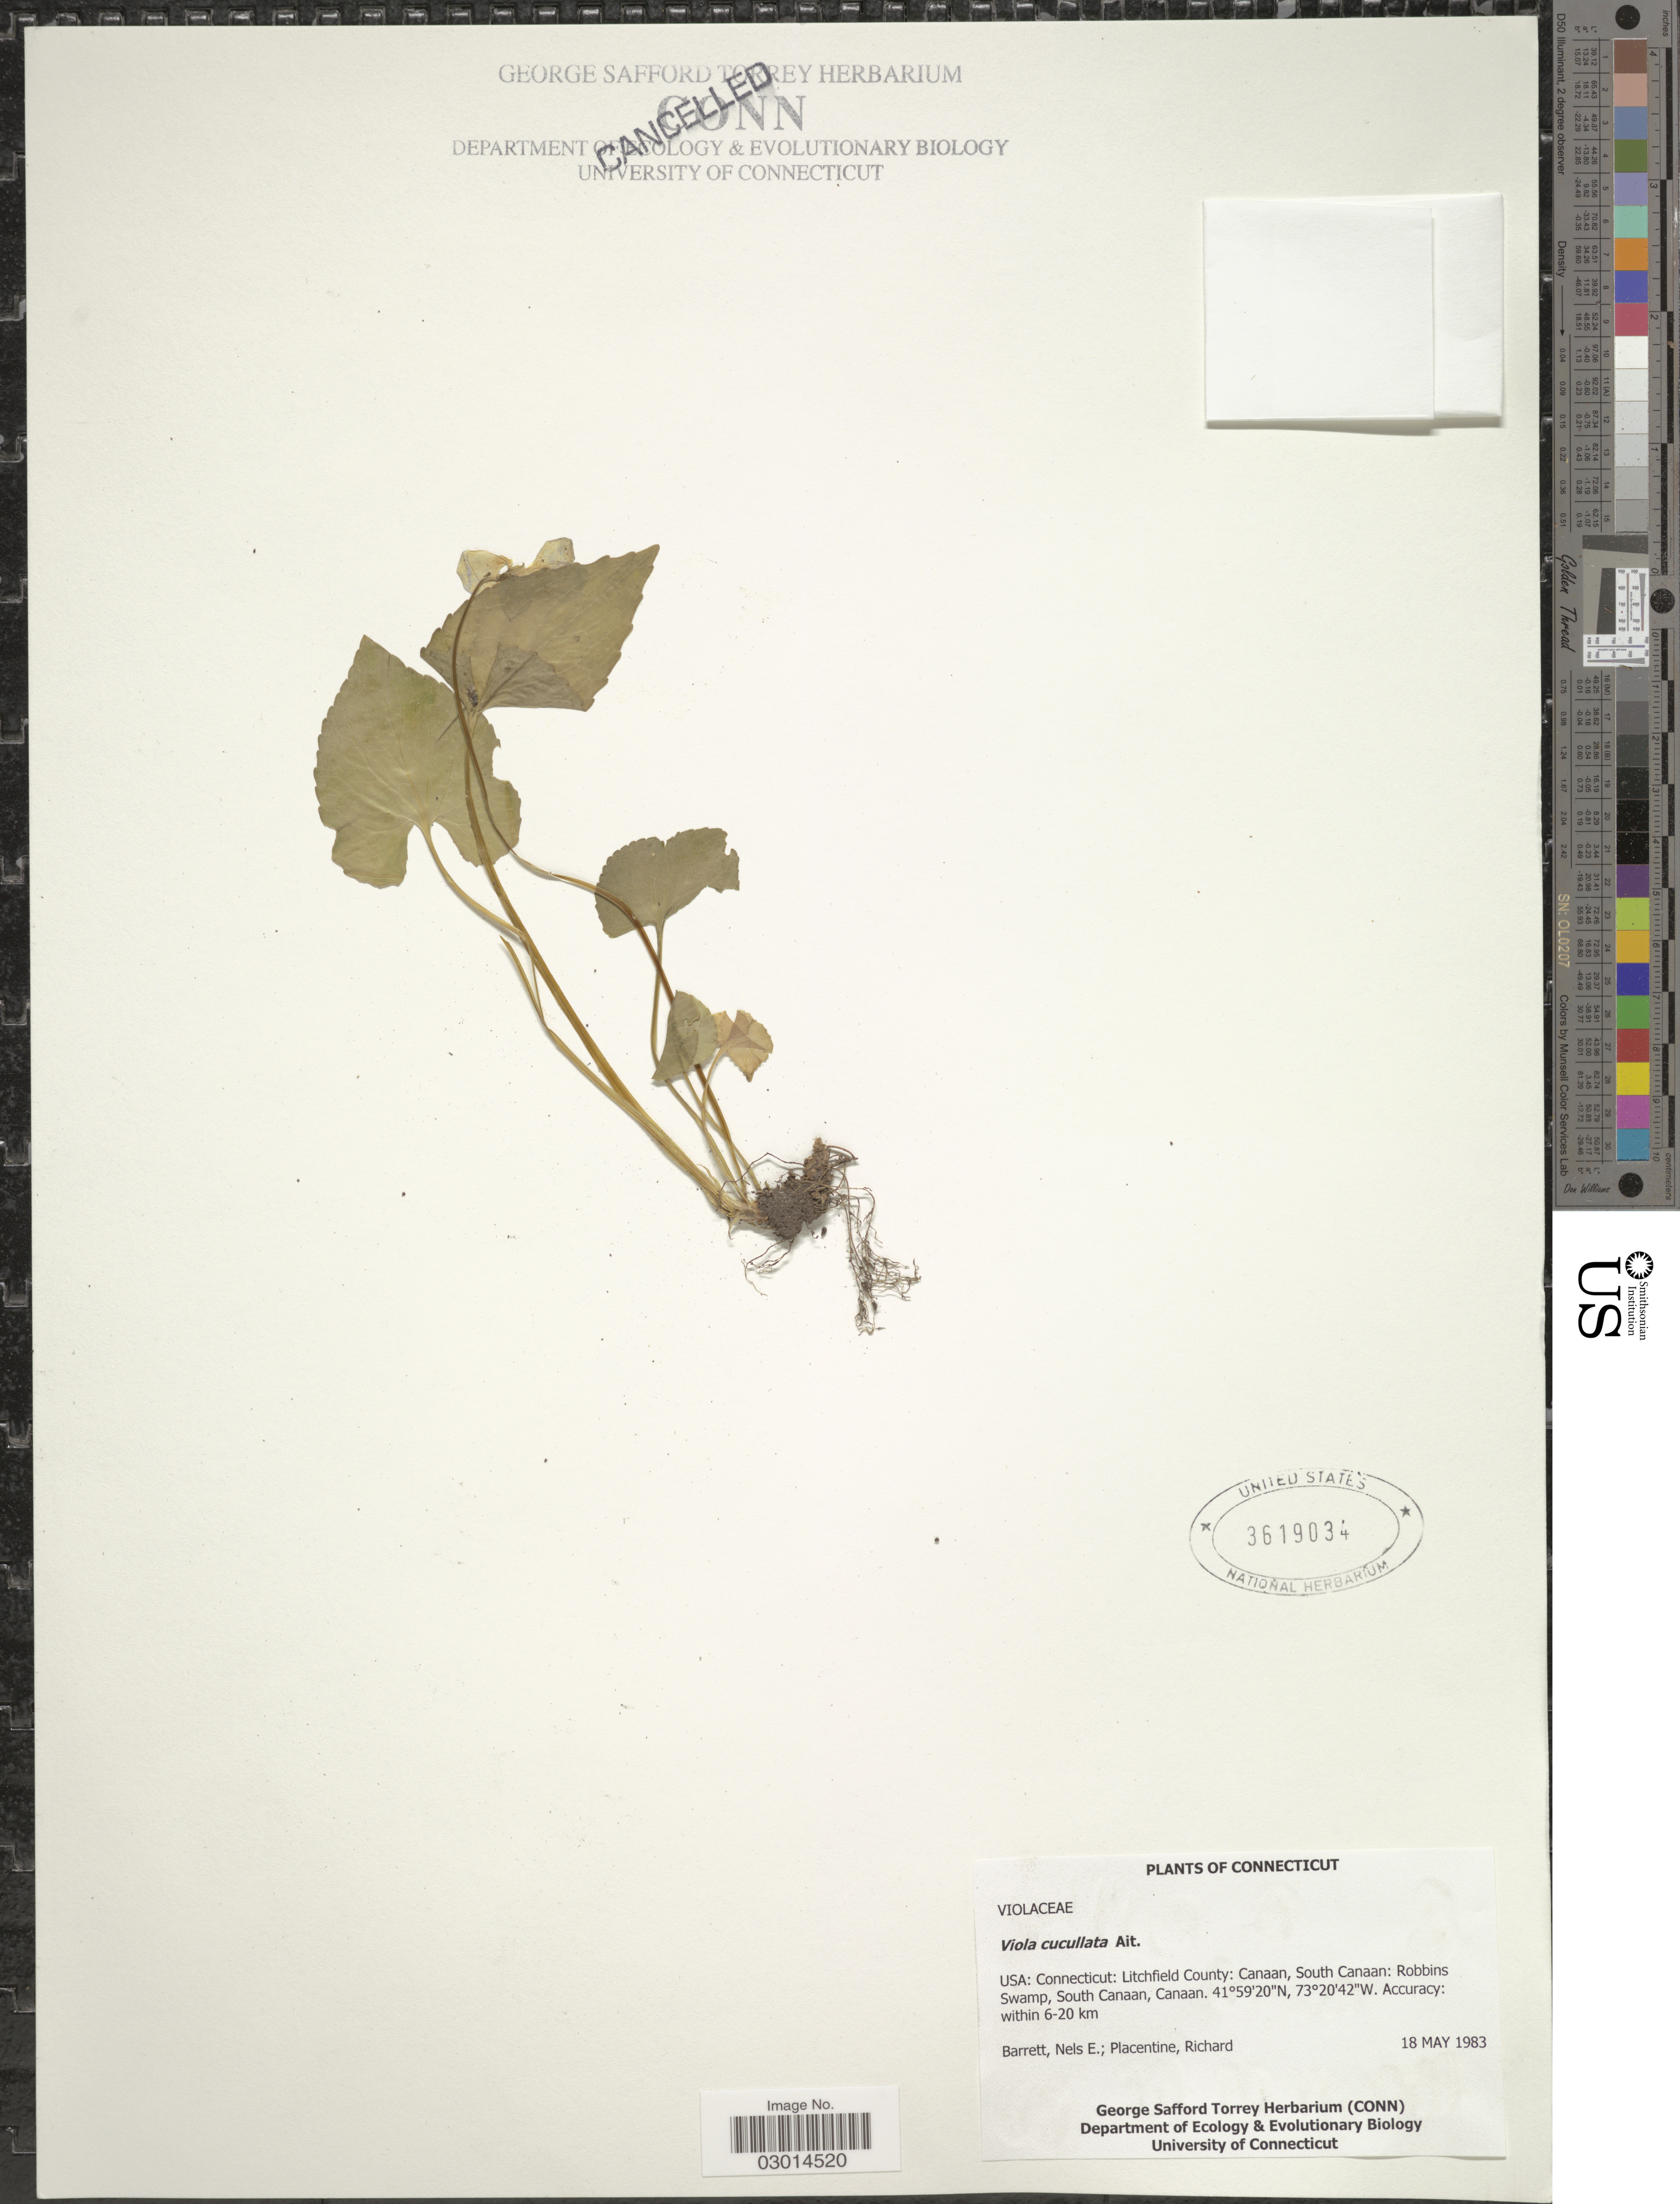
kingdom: Plantae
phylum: Tracheophyta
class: Magnoliopsida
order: Malpighiales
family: Violaceae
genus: Viola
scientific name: Viola cucullata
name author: Aiton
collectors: N. Barrett & R. Placentine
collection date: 1983-05-18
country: United States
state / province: Connecticut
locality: Litchfield County: Canaan, South Canaan: Robbins Swamp, South Canaan, Canaan. Accuracy: within 6-20 km.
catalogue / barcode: US 3619034